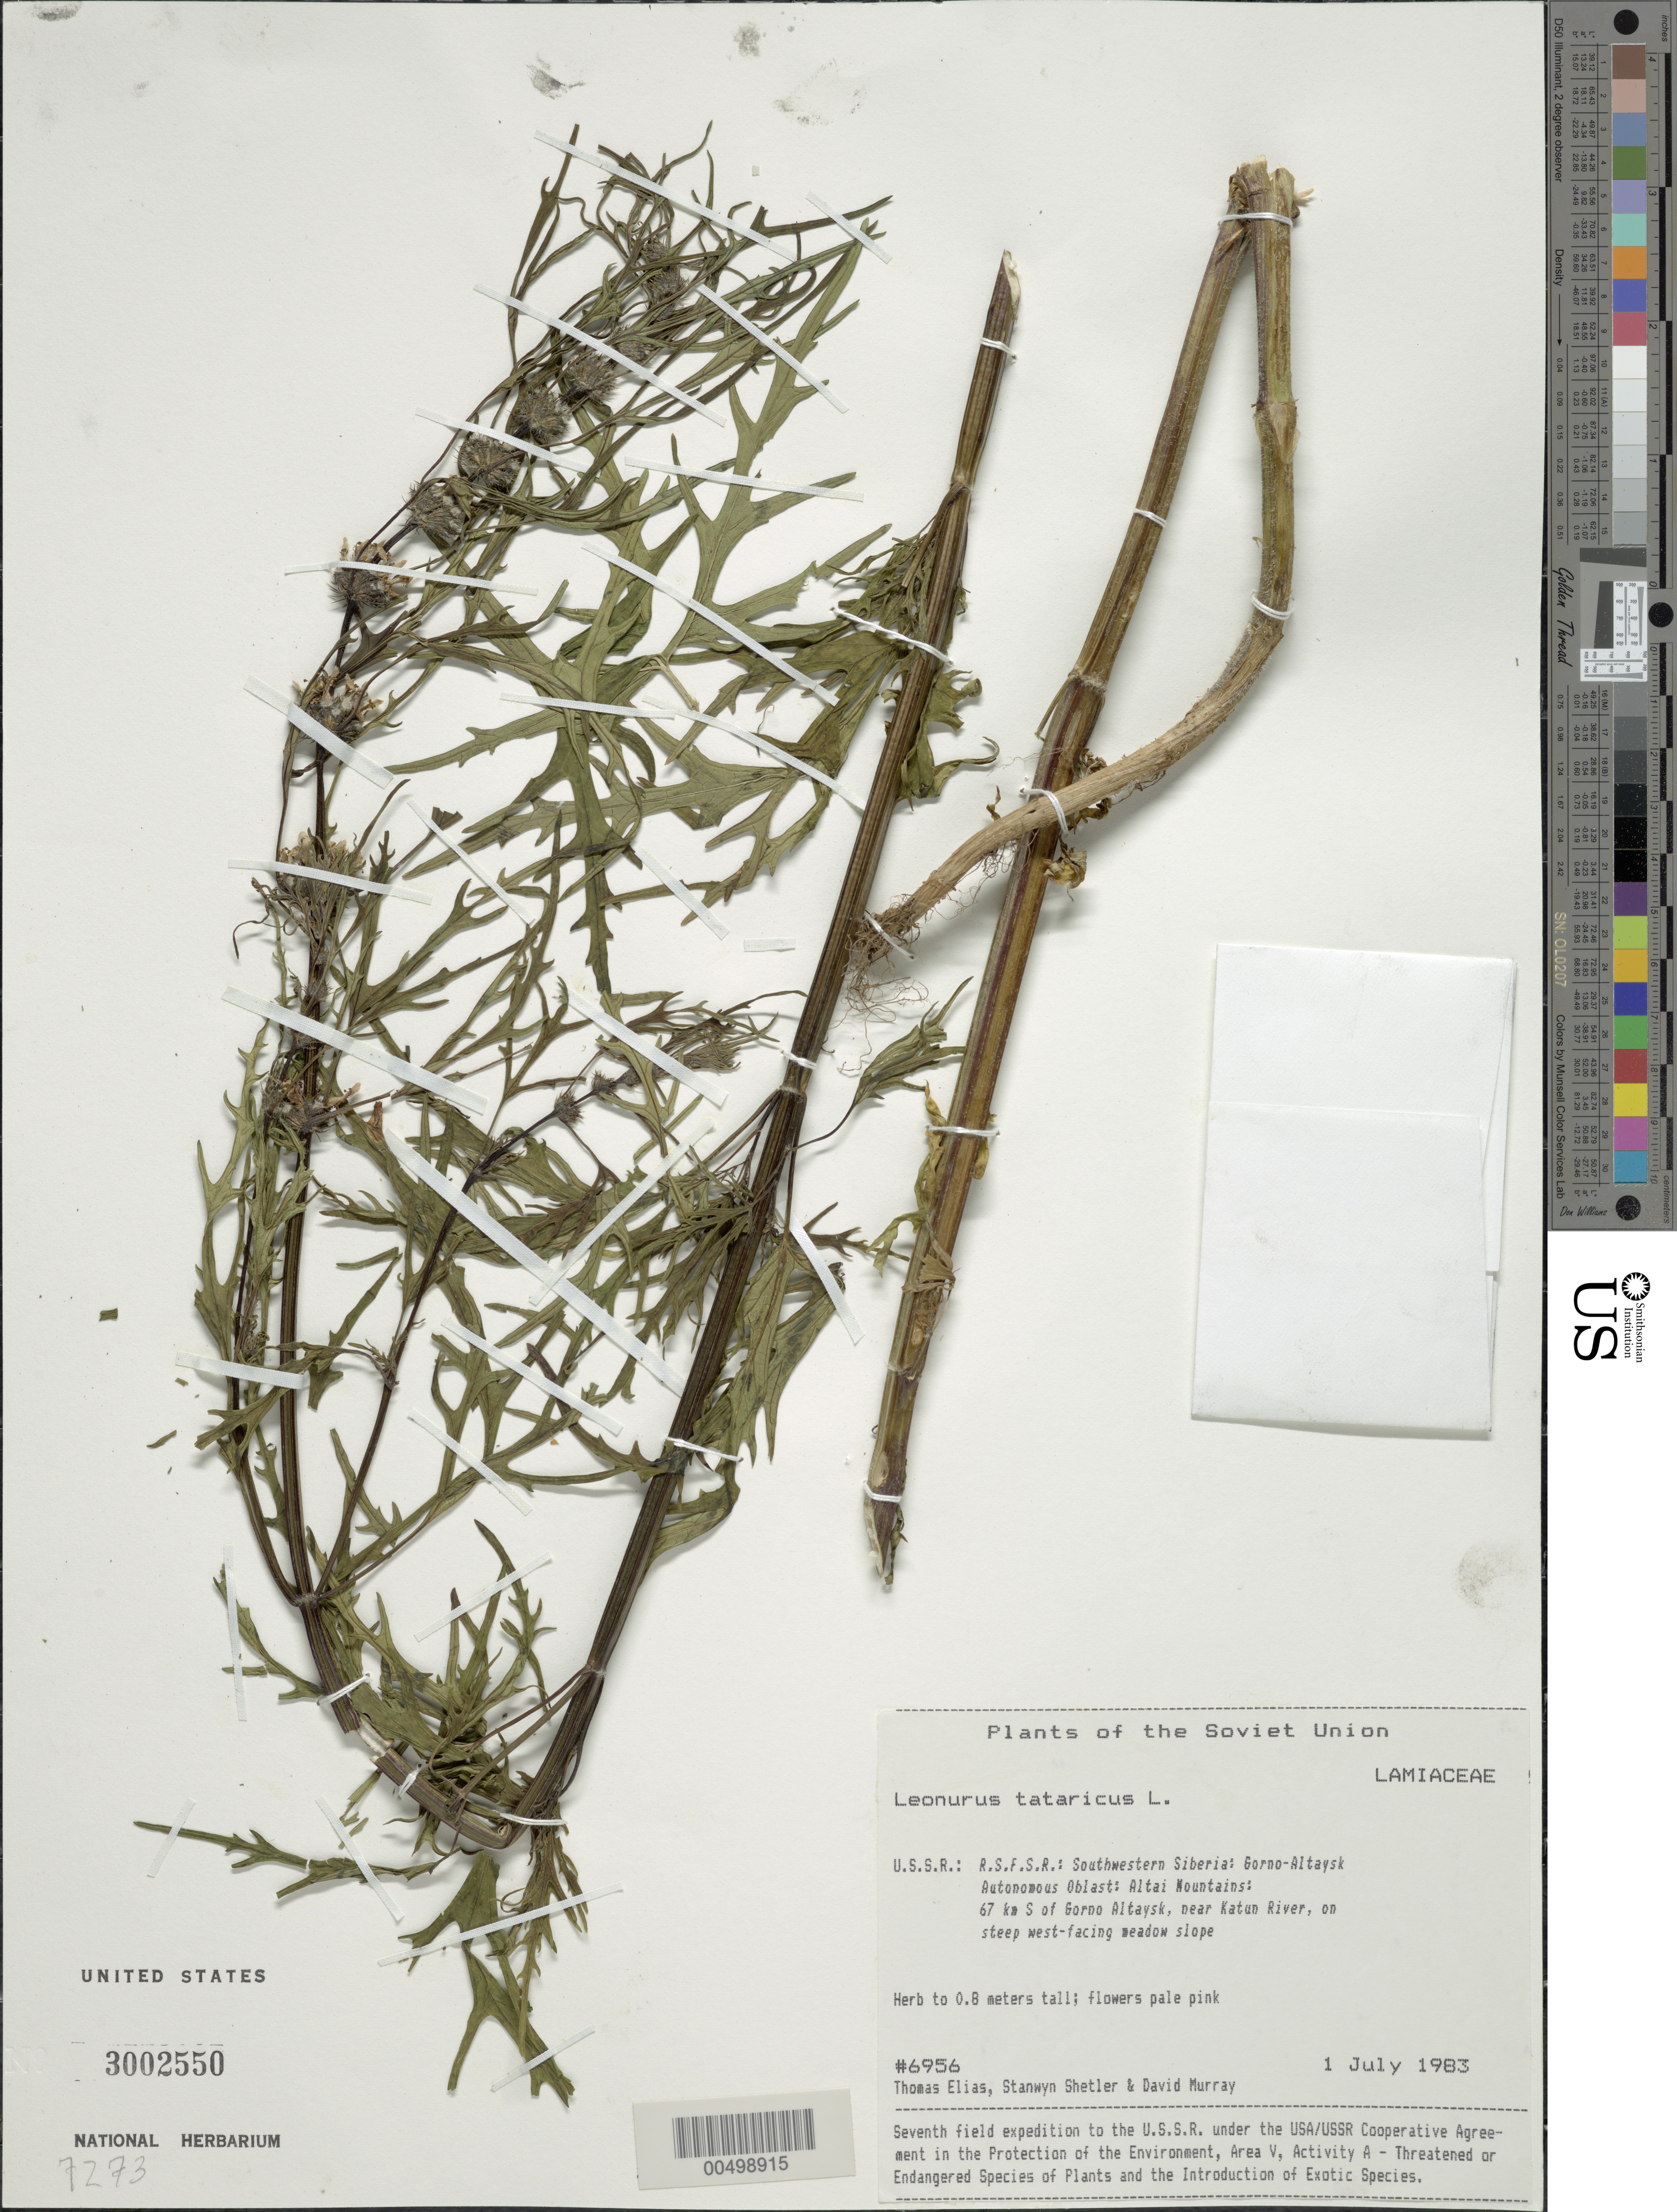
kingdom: Plantae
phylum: Tracheophyta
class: Magnoliopsida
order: Lamiales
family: Lamiaceae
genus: Leonurus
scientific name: Leonurus tataricus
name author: L.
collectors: T. Elias, S. Shetler & D. F. Murray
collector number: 6956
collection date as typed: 01 Jul 1983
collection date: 1983-07-01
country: Russian Federation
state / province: Altai Republic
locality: Altai Mountains, 67 km S of Gorno-Altaysk, near Katun River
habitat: on steep west-facing meadow slope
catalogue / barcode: US 3002550